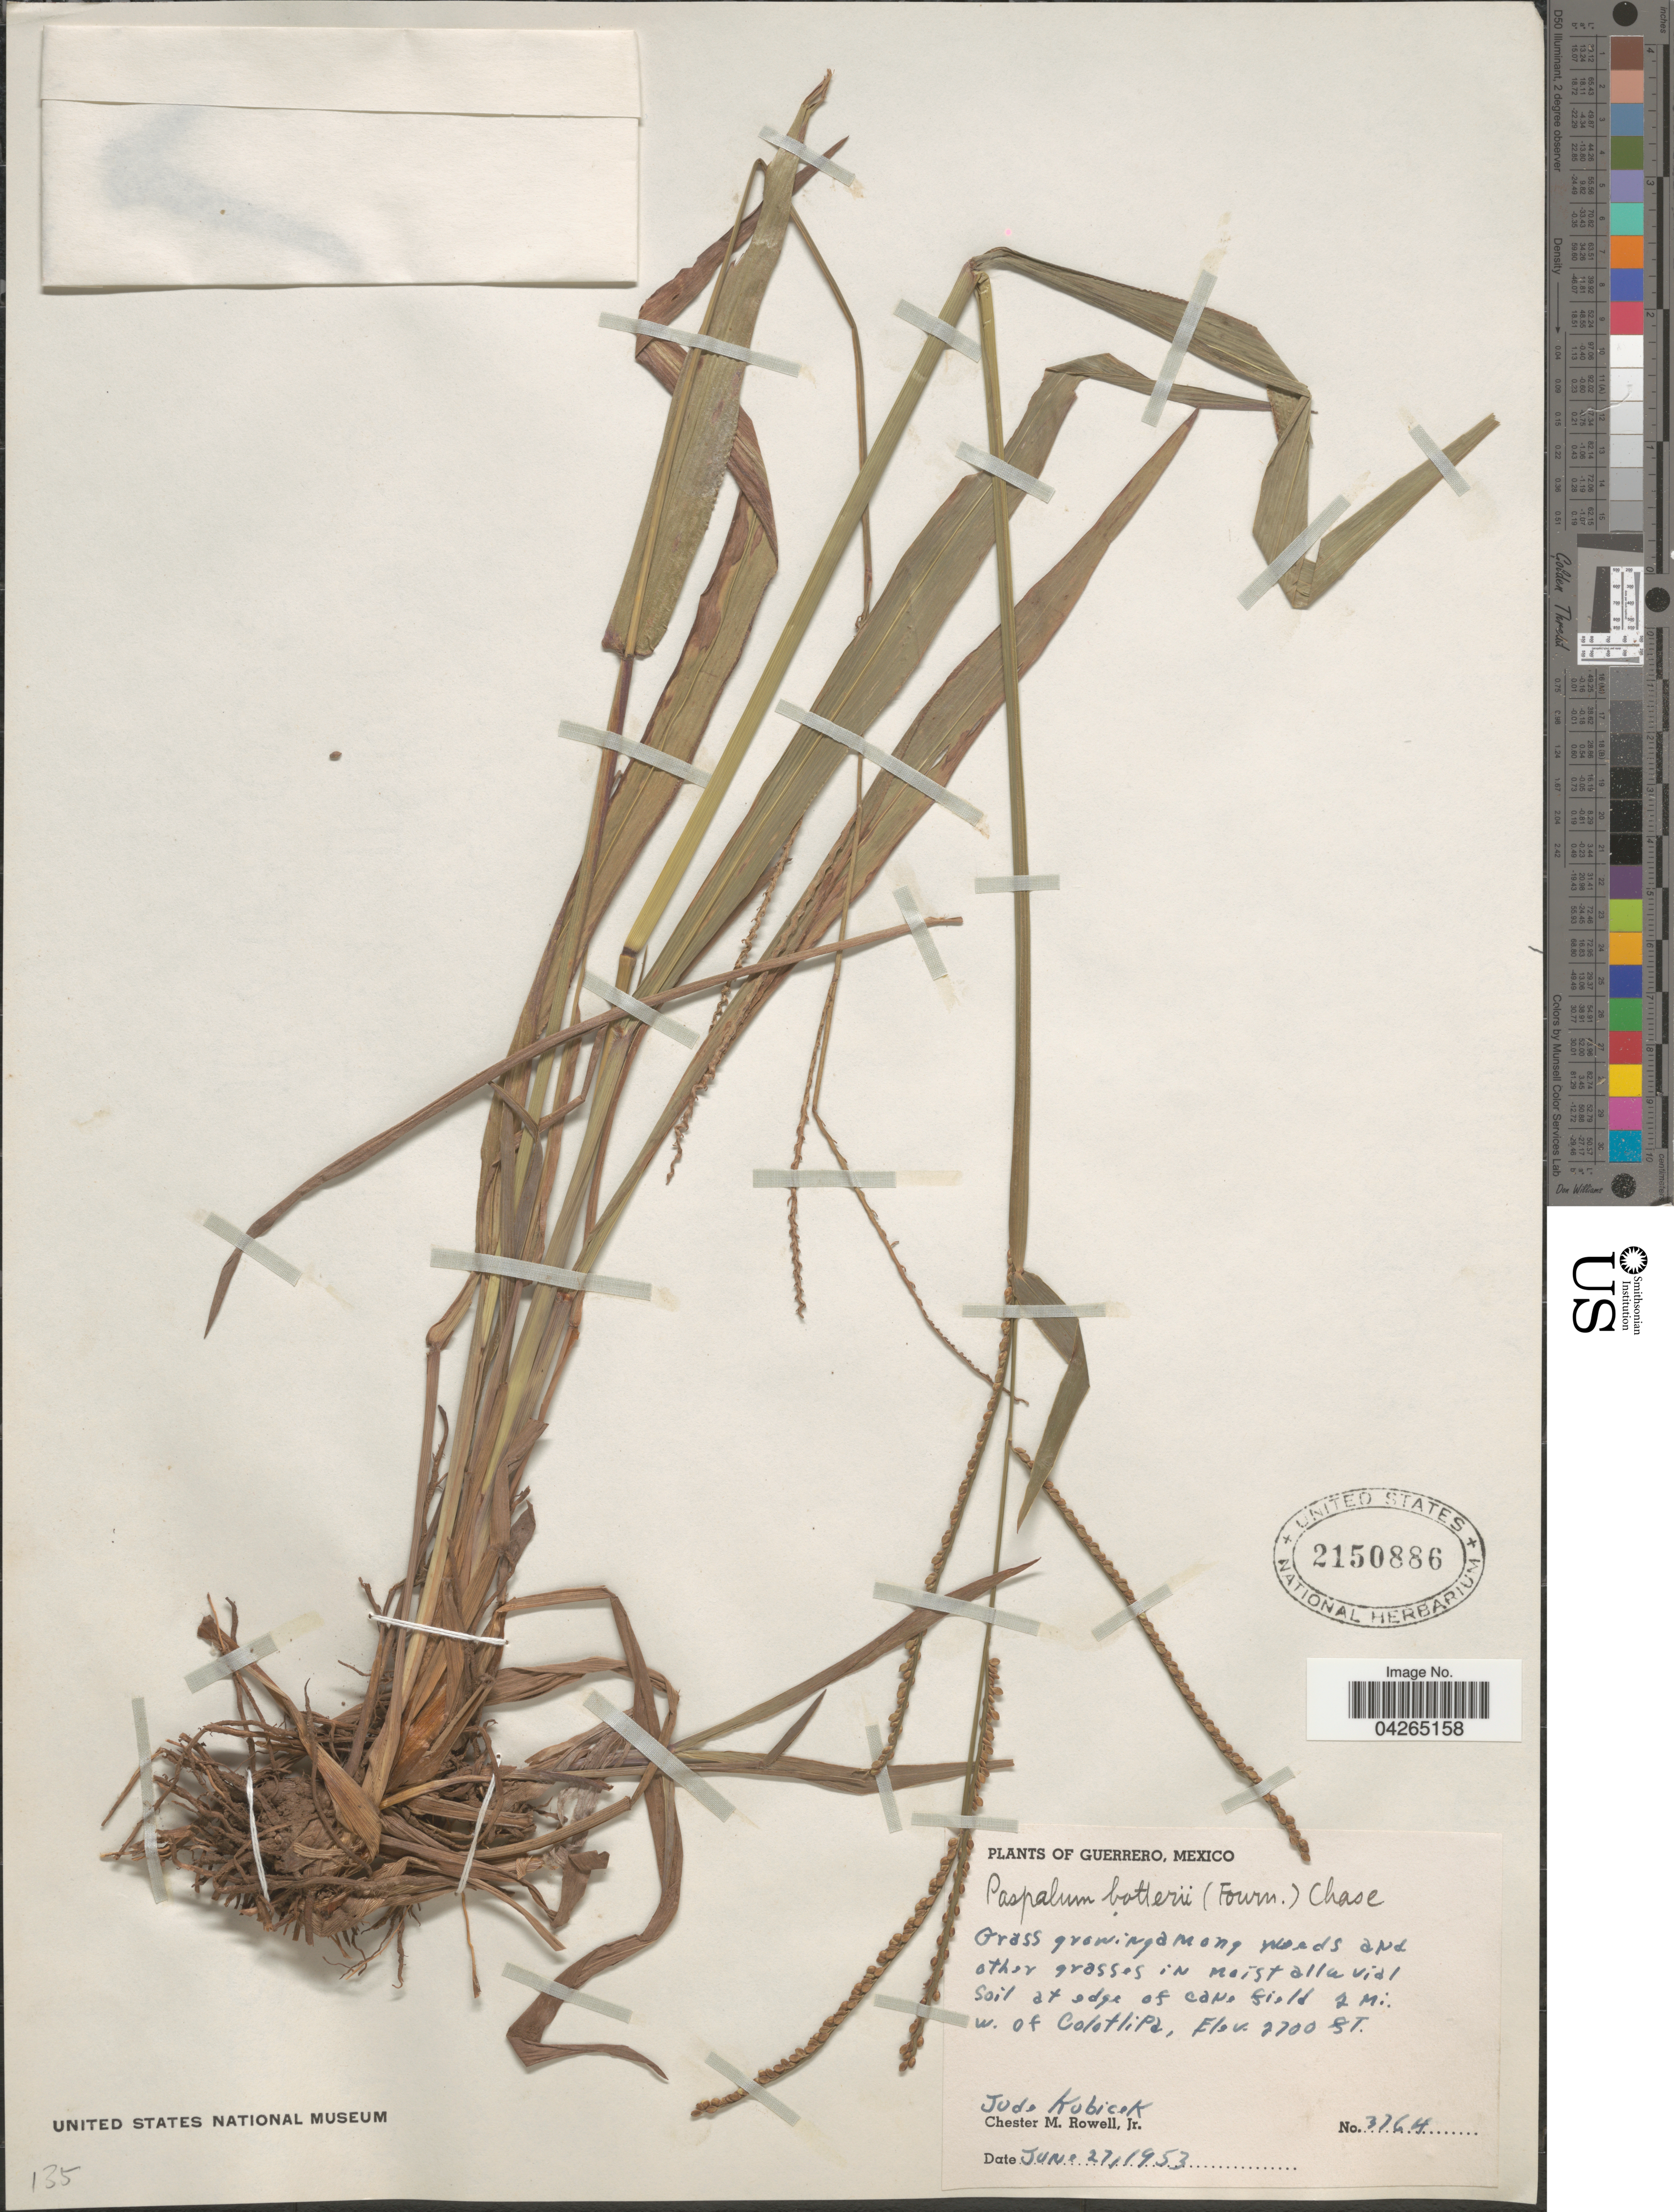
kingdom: Plantae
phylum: Tracheophyta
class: Liliopsida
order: Poales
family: Poaceae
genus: Paspalum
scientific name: Paspalum botterii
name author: (E. Fourn.) Chase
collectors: J. Kubicek & C. M. Rowell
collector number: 3764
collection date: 1953-06-27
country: Mexico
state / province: Guerrero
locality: At edge of cane field 2 mi. w. of Colotlipa.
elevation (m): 823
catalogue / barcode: US 2150886